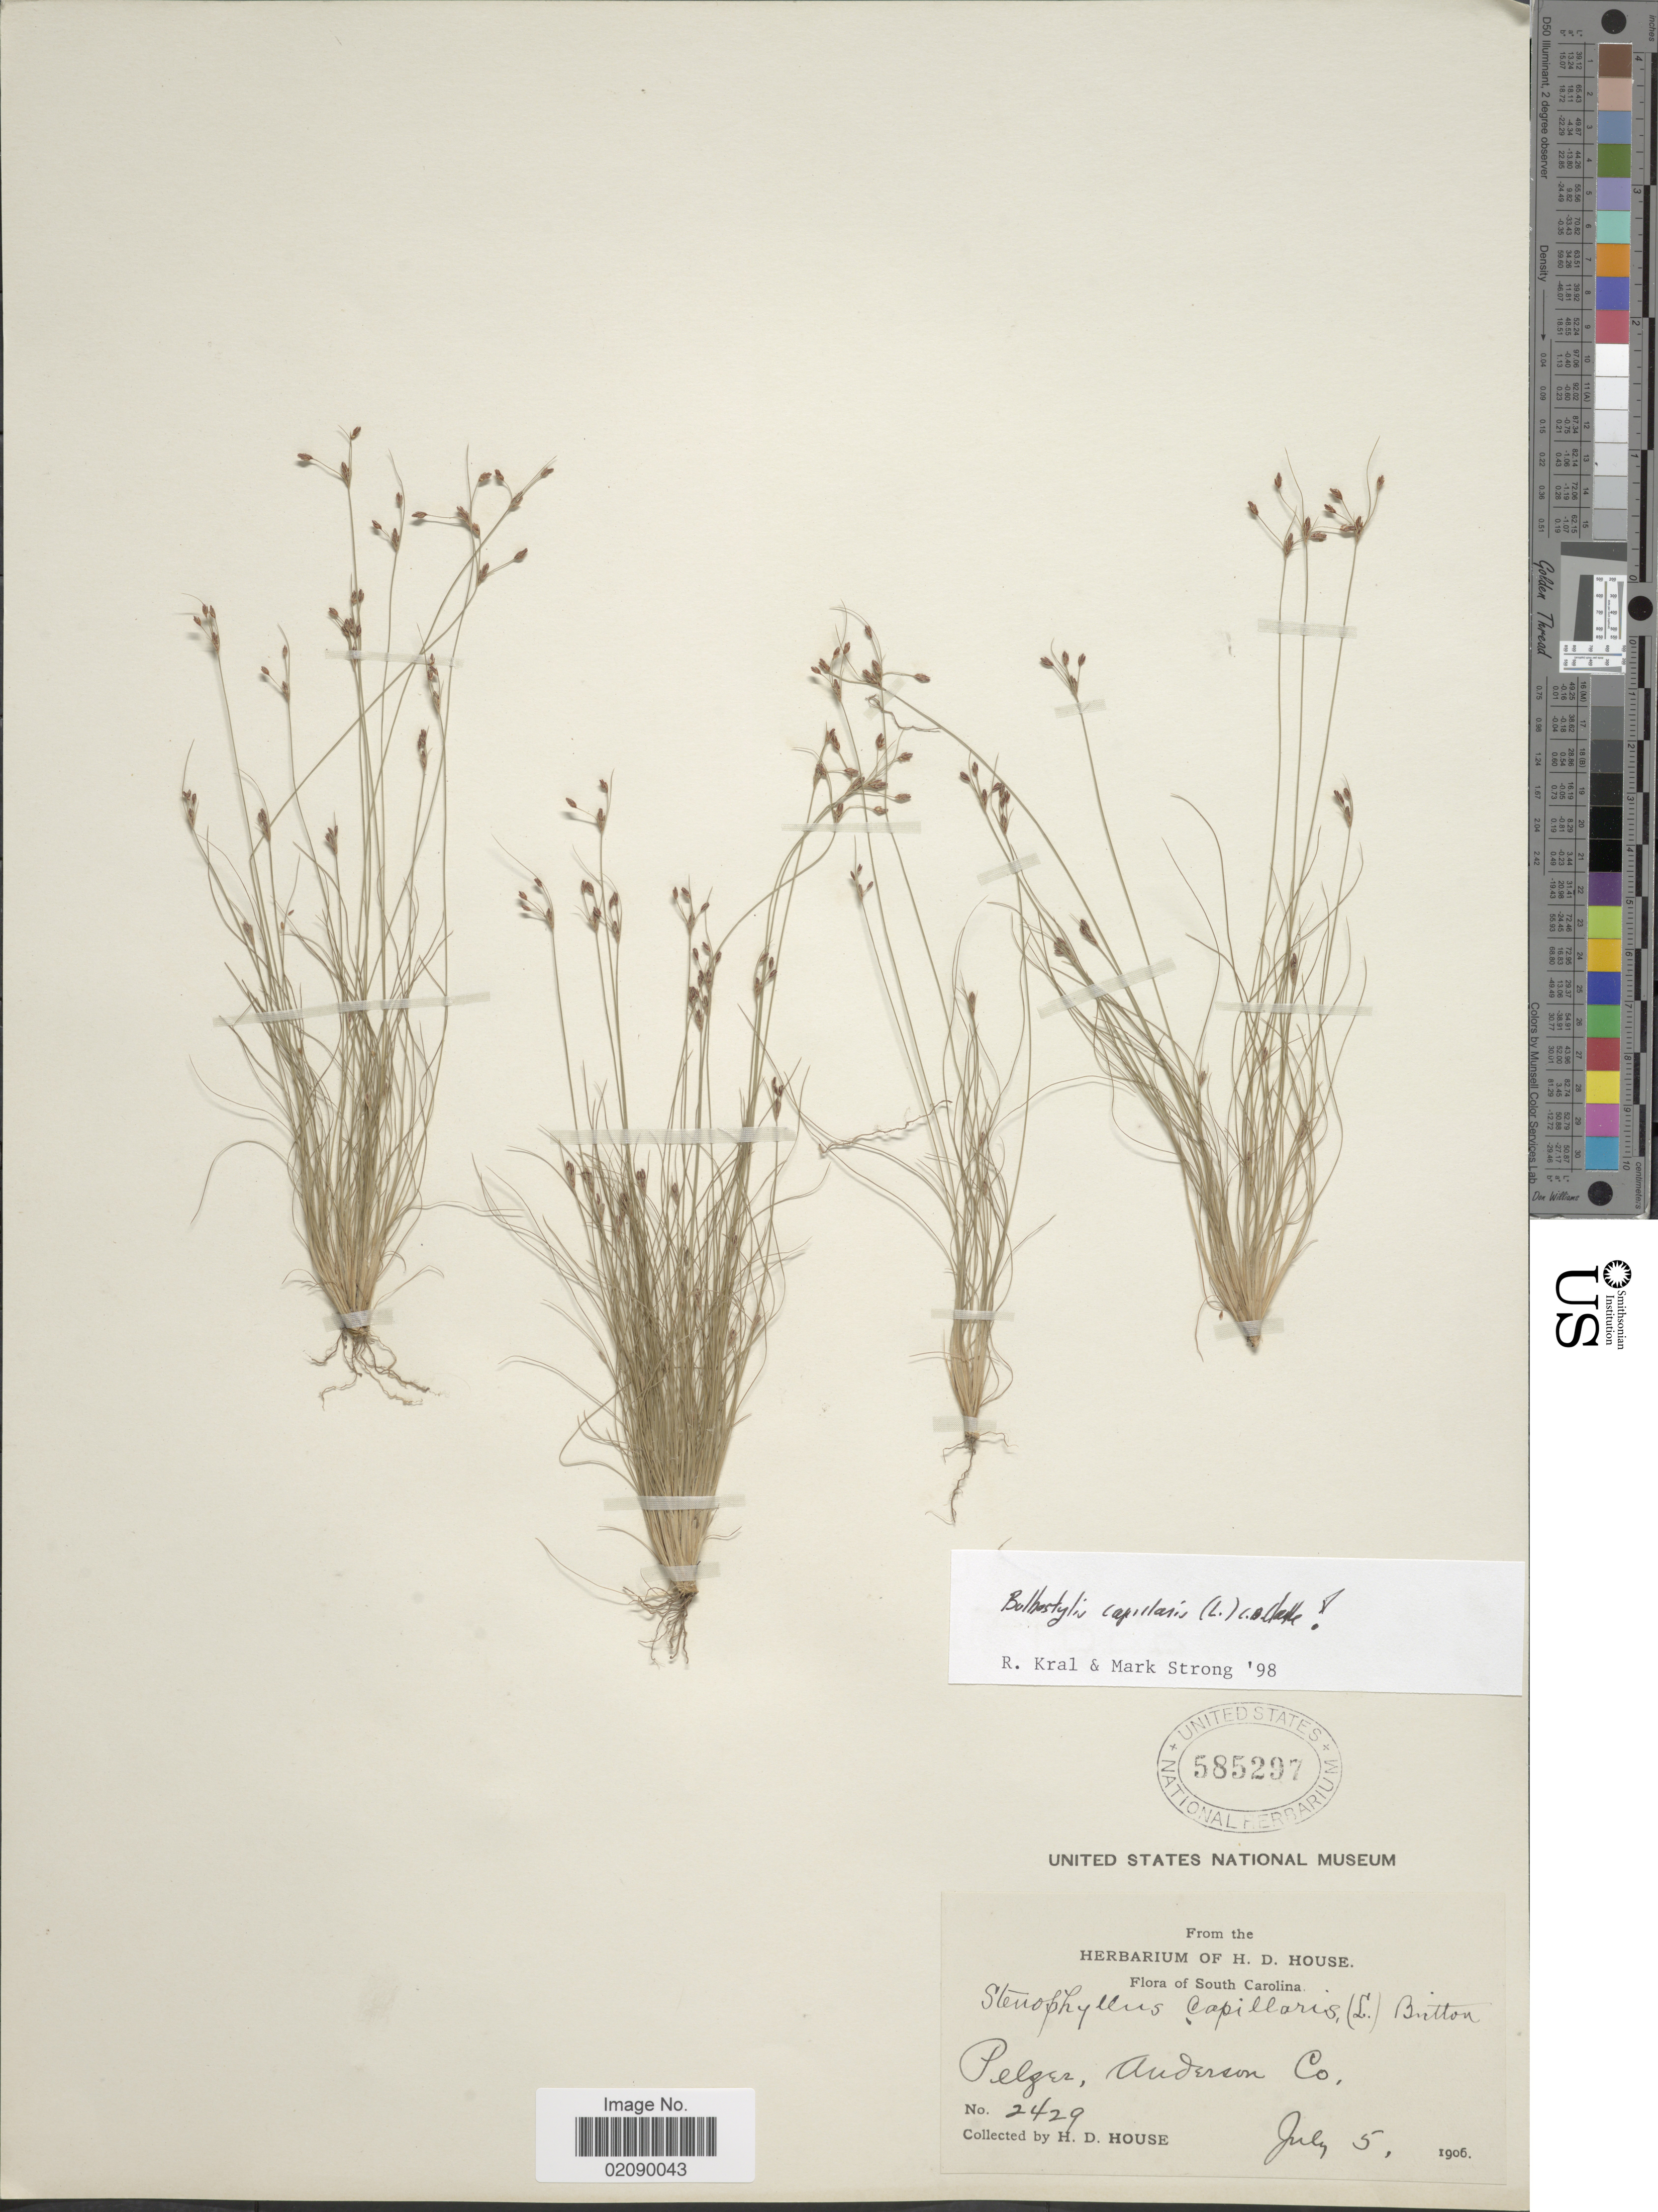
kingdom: Plantae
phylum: Tracheophyta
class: Liliopsida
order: Poales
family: Cyperaceae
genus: Bulbostylis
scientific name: Bulbostylis capillaris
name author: (L.) Kunth ex C.B. Clarke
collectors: H. D. House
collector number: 2429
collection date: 1906-07-05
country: United States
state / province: South Carolina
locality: Pelzer, Anderson Co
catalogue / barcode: US 585297